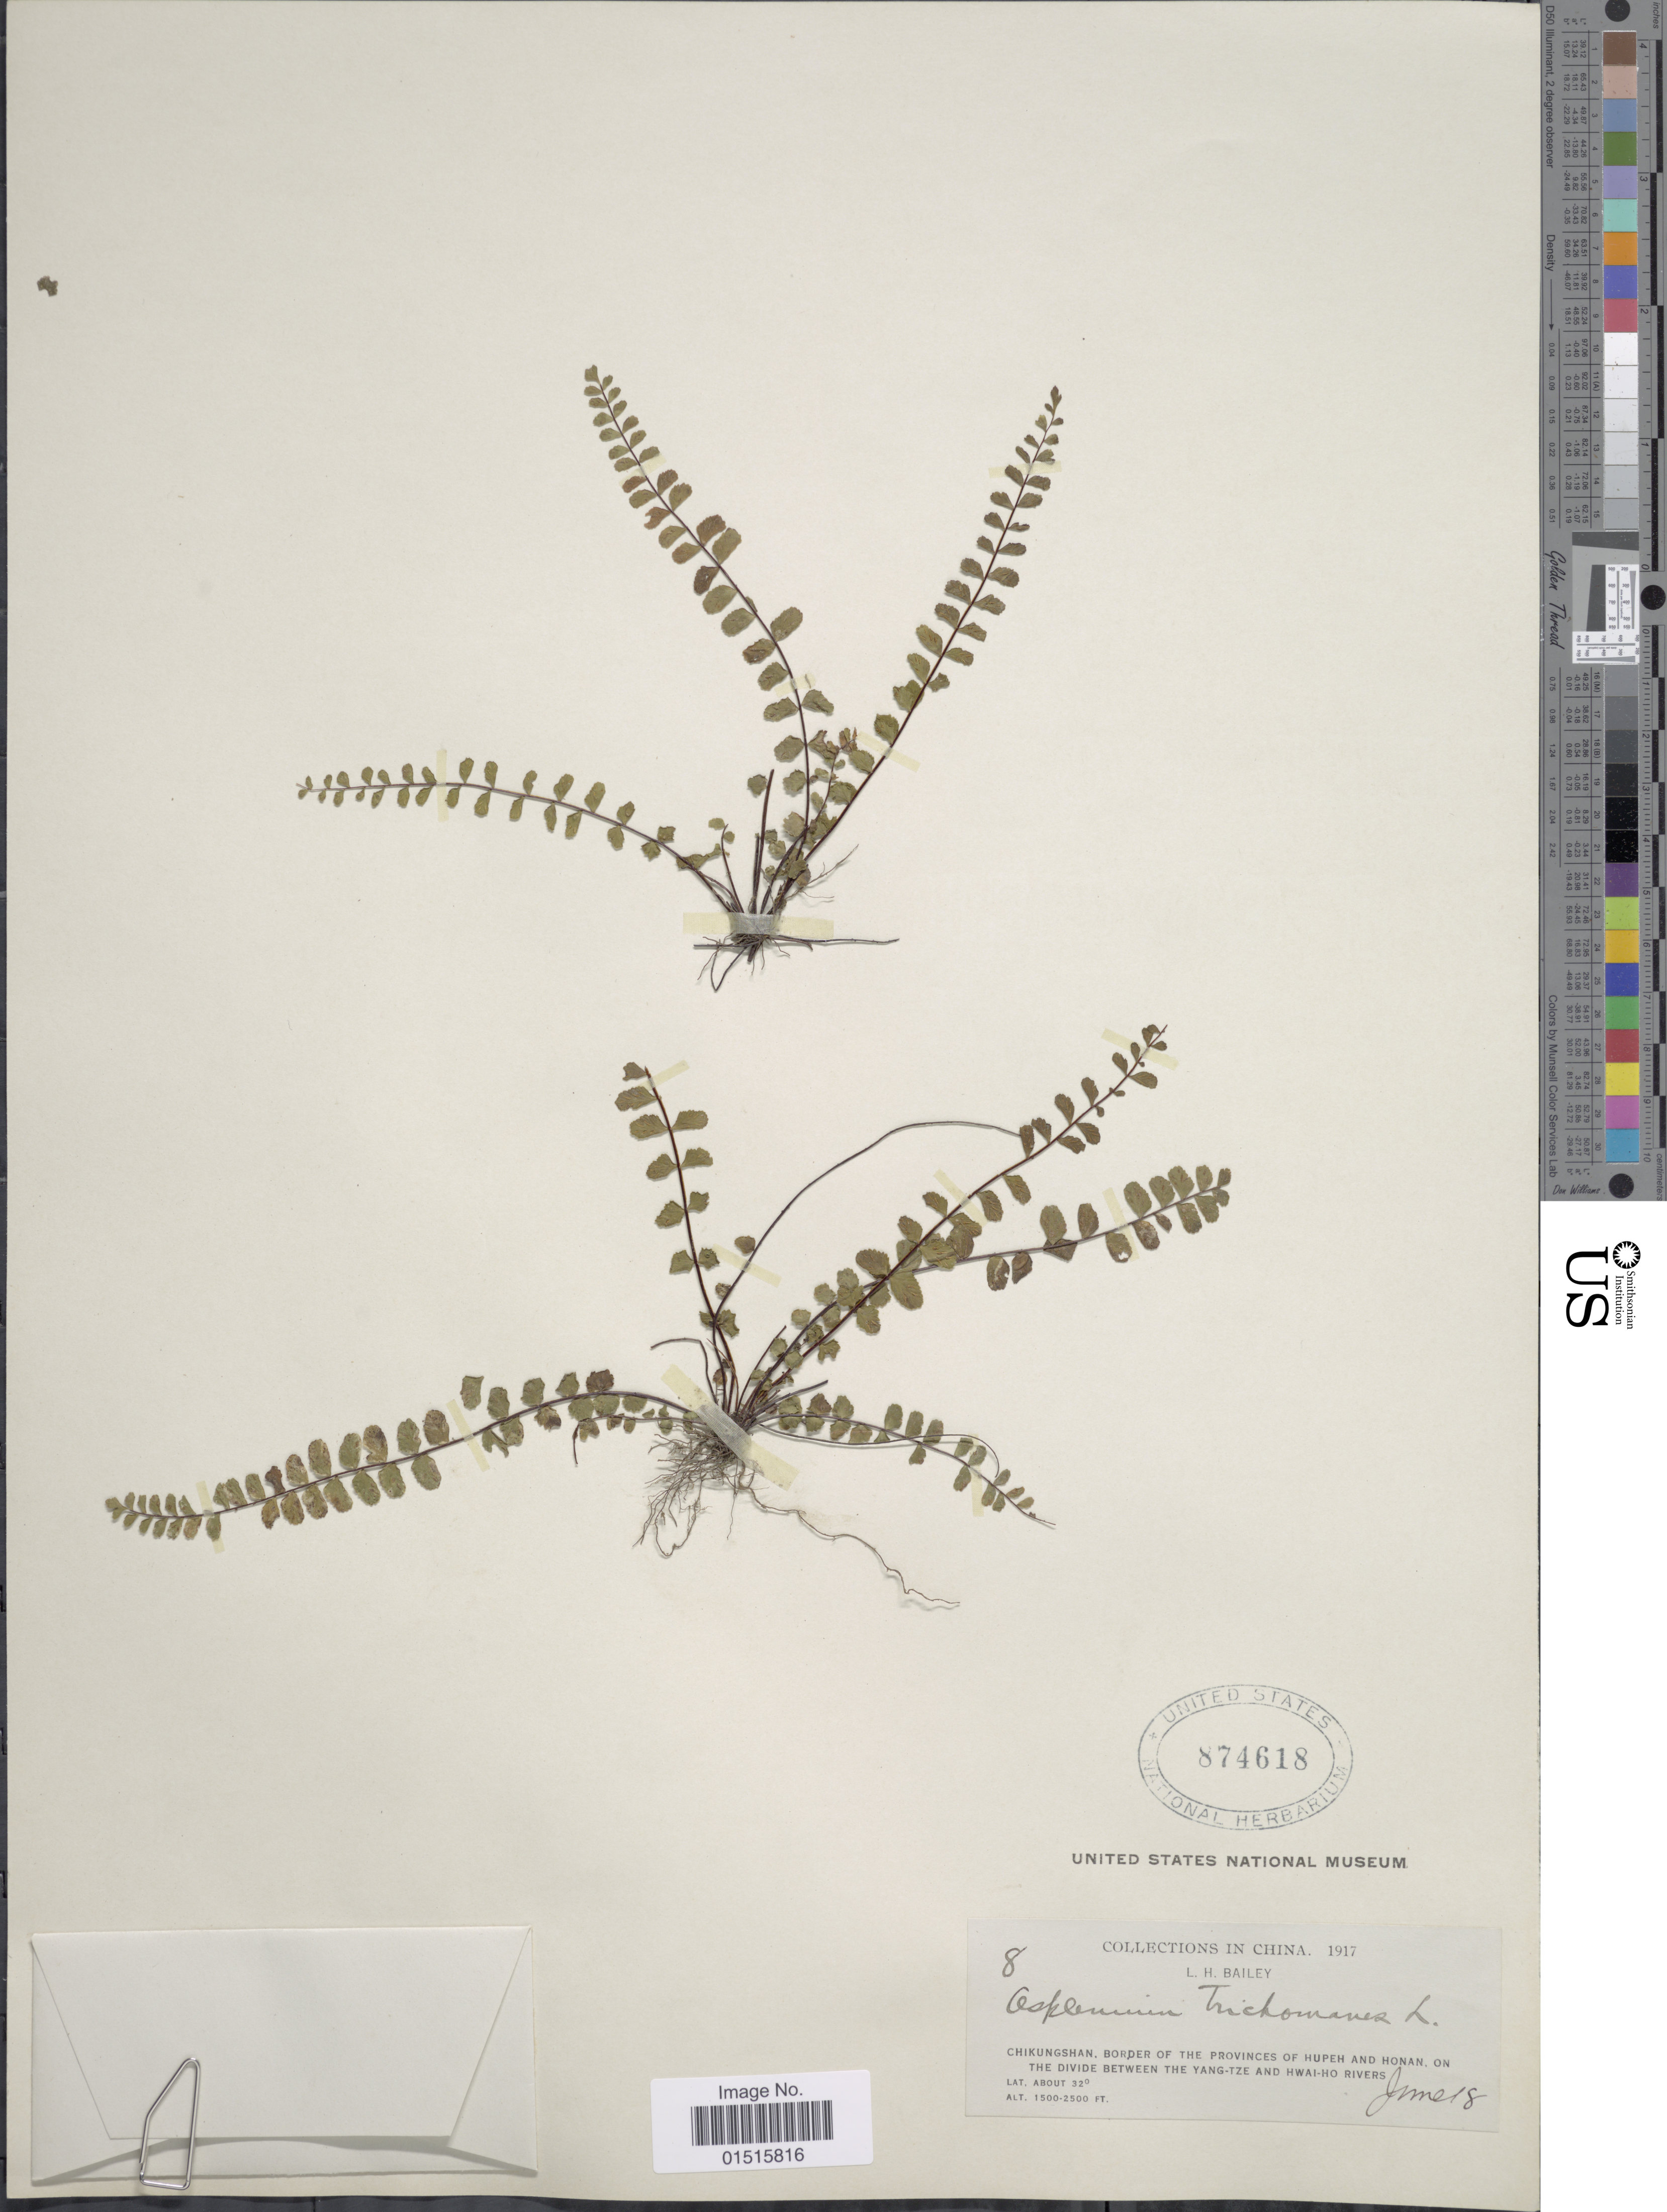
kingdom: Plantae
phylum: Tracheophyta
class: Polypodiopsida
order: Polypodiales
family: Aspleniaceae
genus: Asplenium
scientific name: Asplenium trichomanes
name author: L.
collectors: L. H. Bailey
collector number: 8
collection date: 1917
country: China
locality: Chikungshan, border of the provinces of Hupeh and Honan, on the divide between the Yang- tze and Hwai-Ho rivers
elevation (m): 457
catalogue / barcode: US 874618